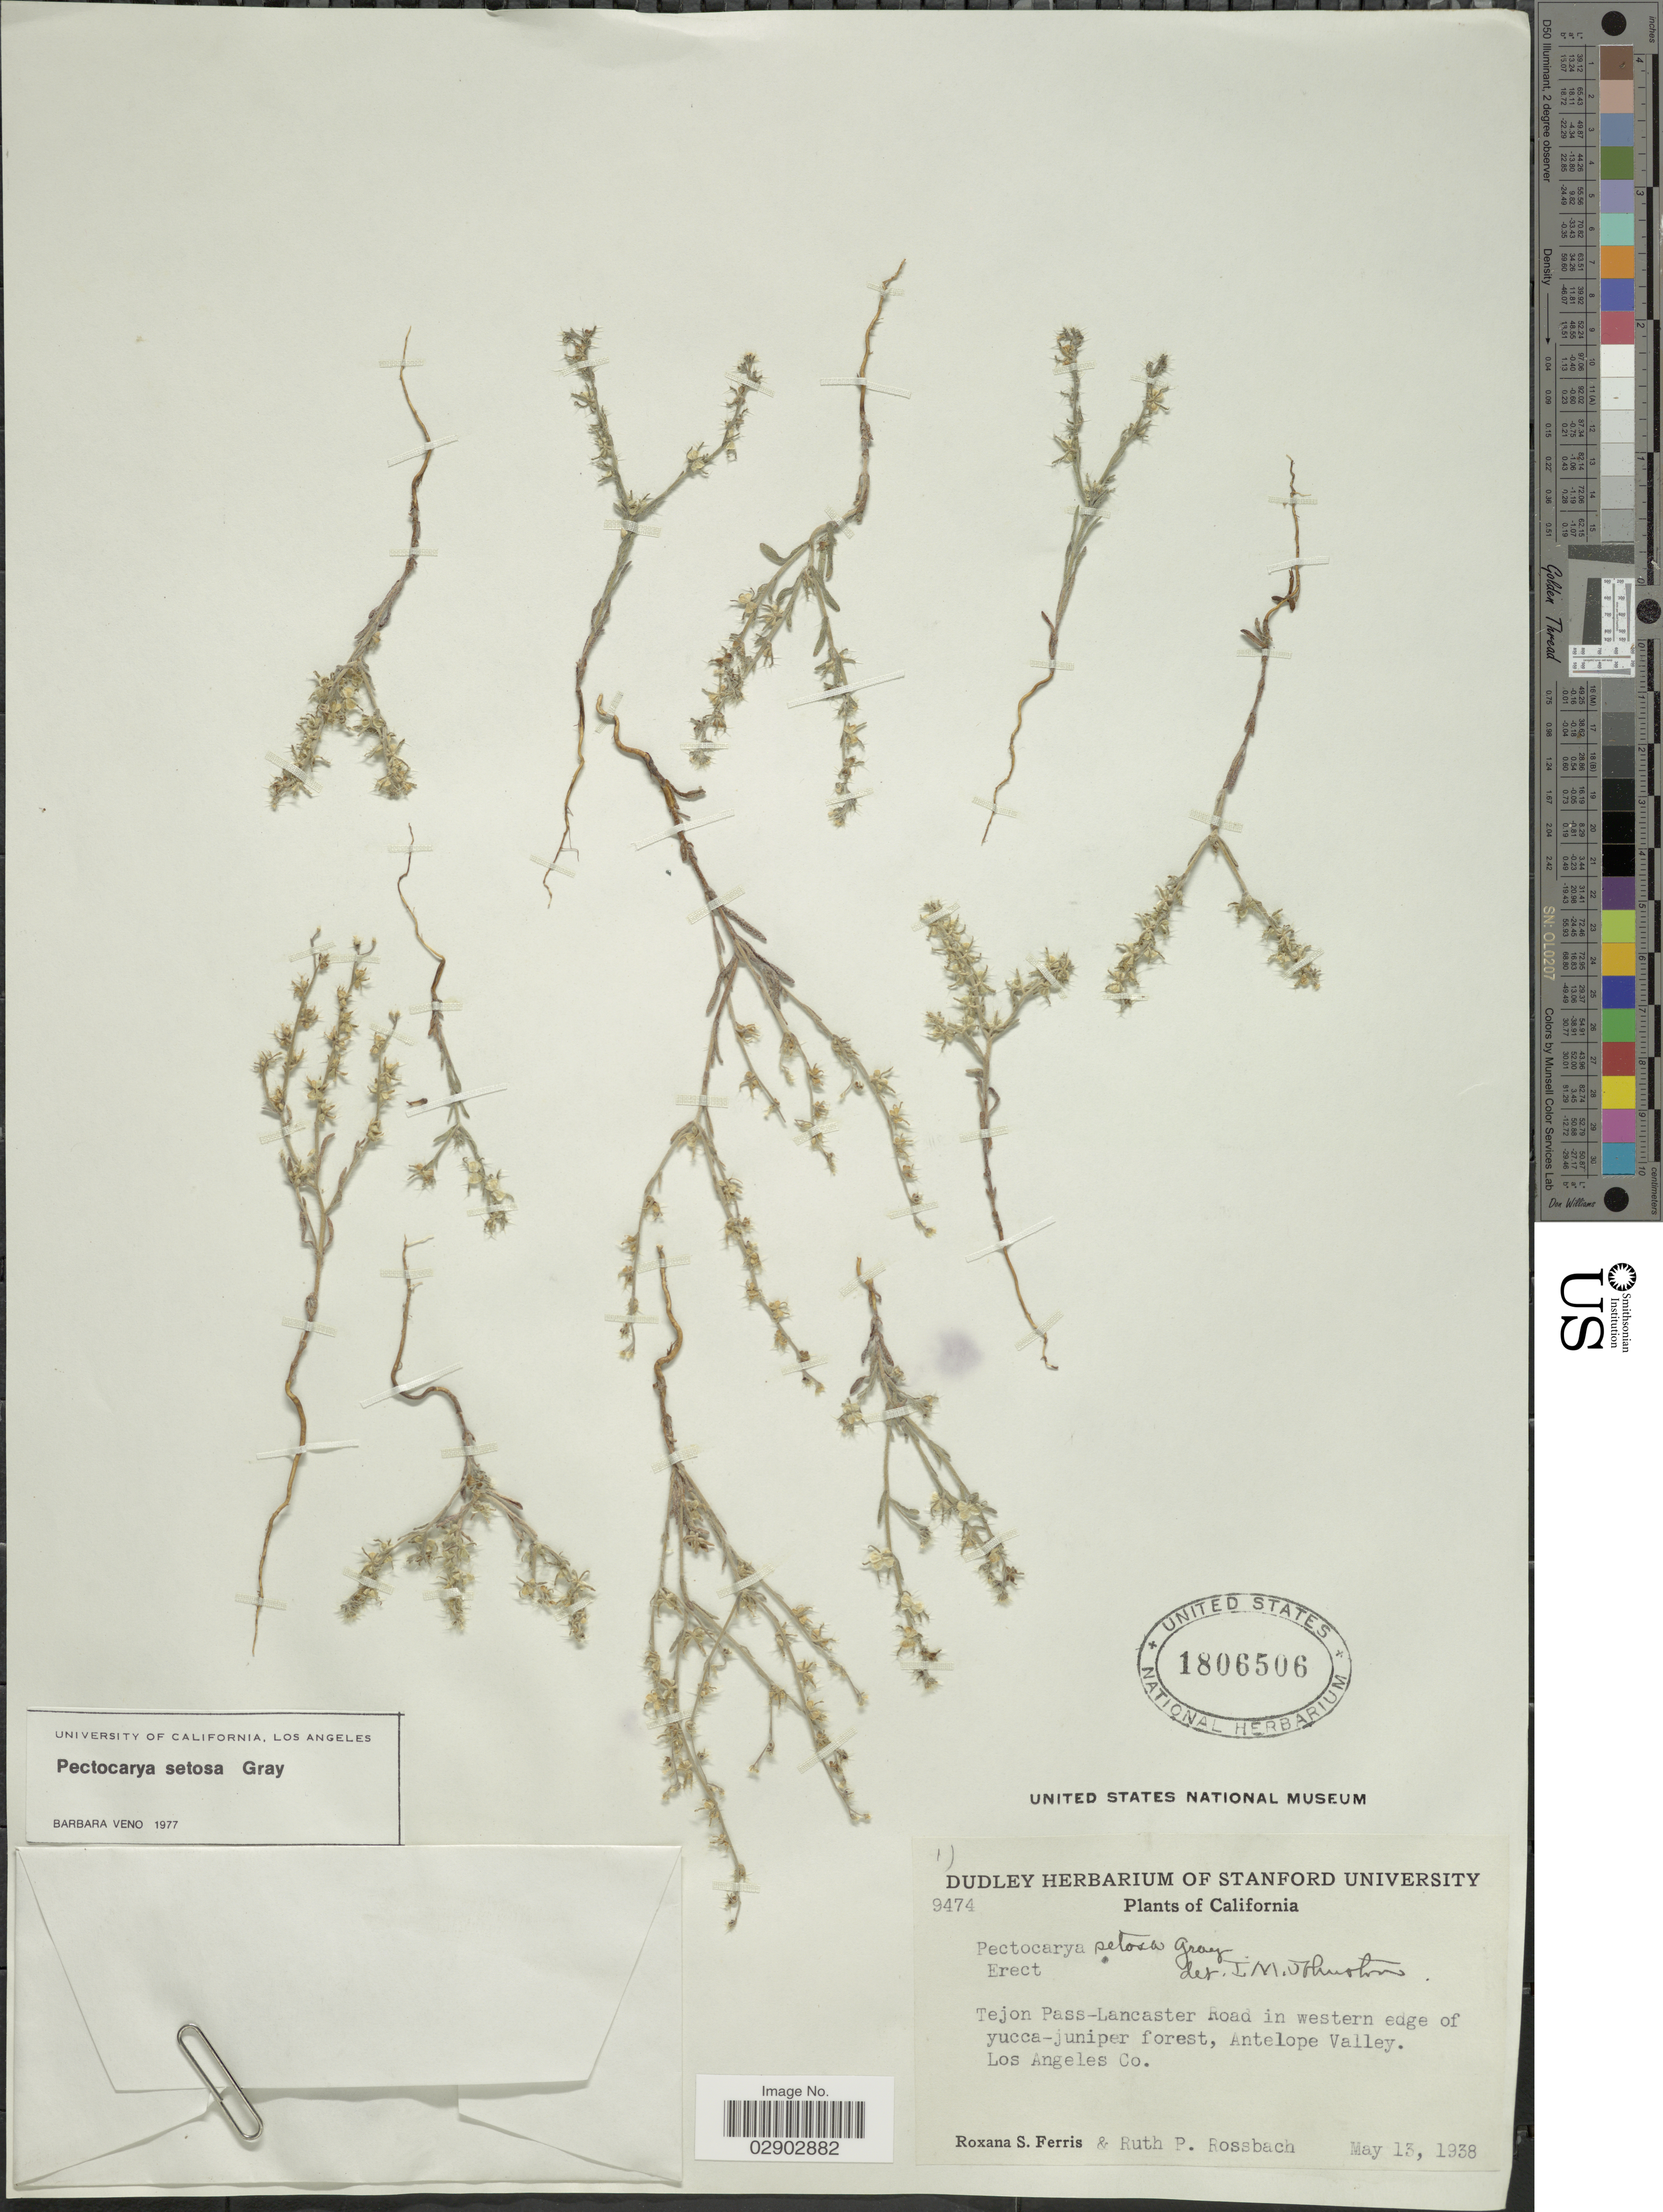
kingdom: Plantae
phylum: Tracheophyta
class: Magnoliopsida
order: Boraginales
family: Boraginaceae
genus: Pectocarya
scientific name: Pectocarya setosa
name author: A. Gray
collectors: R. S. Ferris & R. P. Rossbach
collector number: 9474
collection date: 1938-05-13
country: United States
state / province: California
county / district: Los Angeles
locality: Tejon Pass-Lancaster Road in western edge of yucca-juniper forest, Antelope Valley. Los Angeles Co.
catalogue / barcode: US 1806506